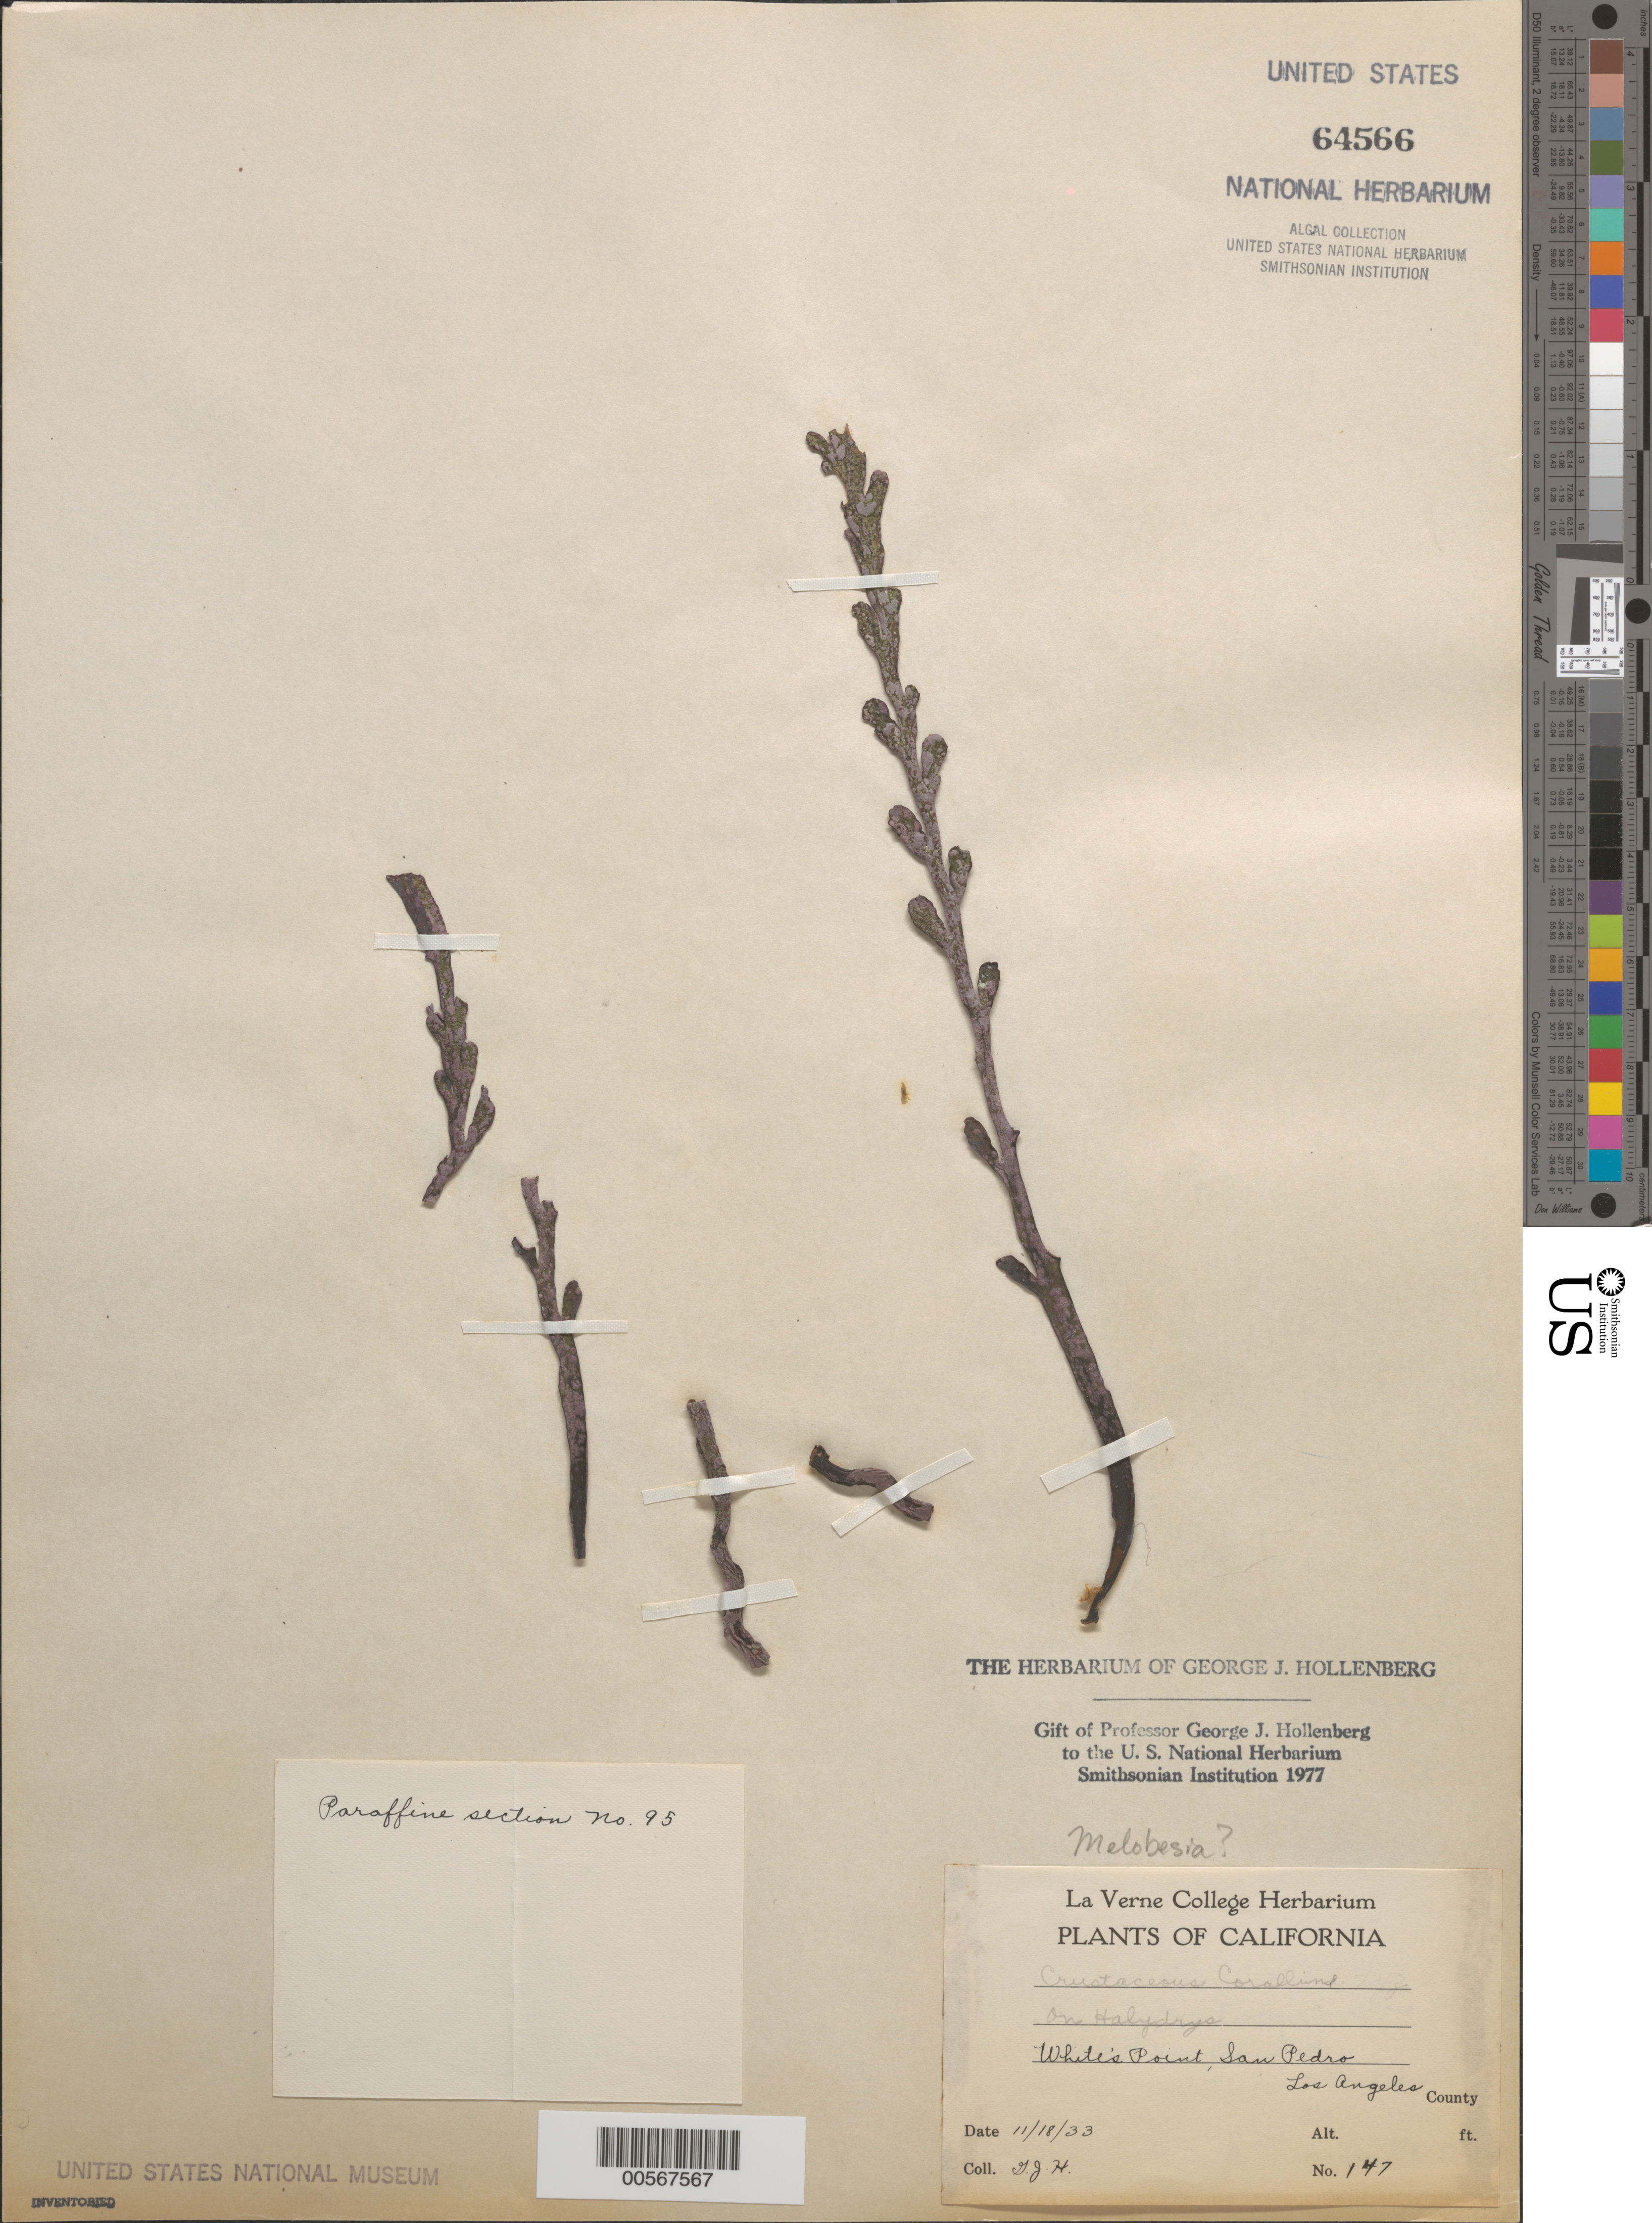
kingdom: Plantae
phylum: Rhodophyta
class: Florideophyceae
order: Corallinales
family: Hapalidiaceae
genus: Melobesia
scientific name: Melobesia sp.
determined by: Hollenberg, George J.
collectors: G. Hollenberg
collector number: GJH 147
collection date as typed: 18 Nov 1933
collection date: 1933-11-18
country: United States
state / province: California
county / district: Los Angeles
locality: White's Point, San Pedro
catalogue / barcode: US 64566